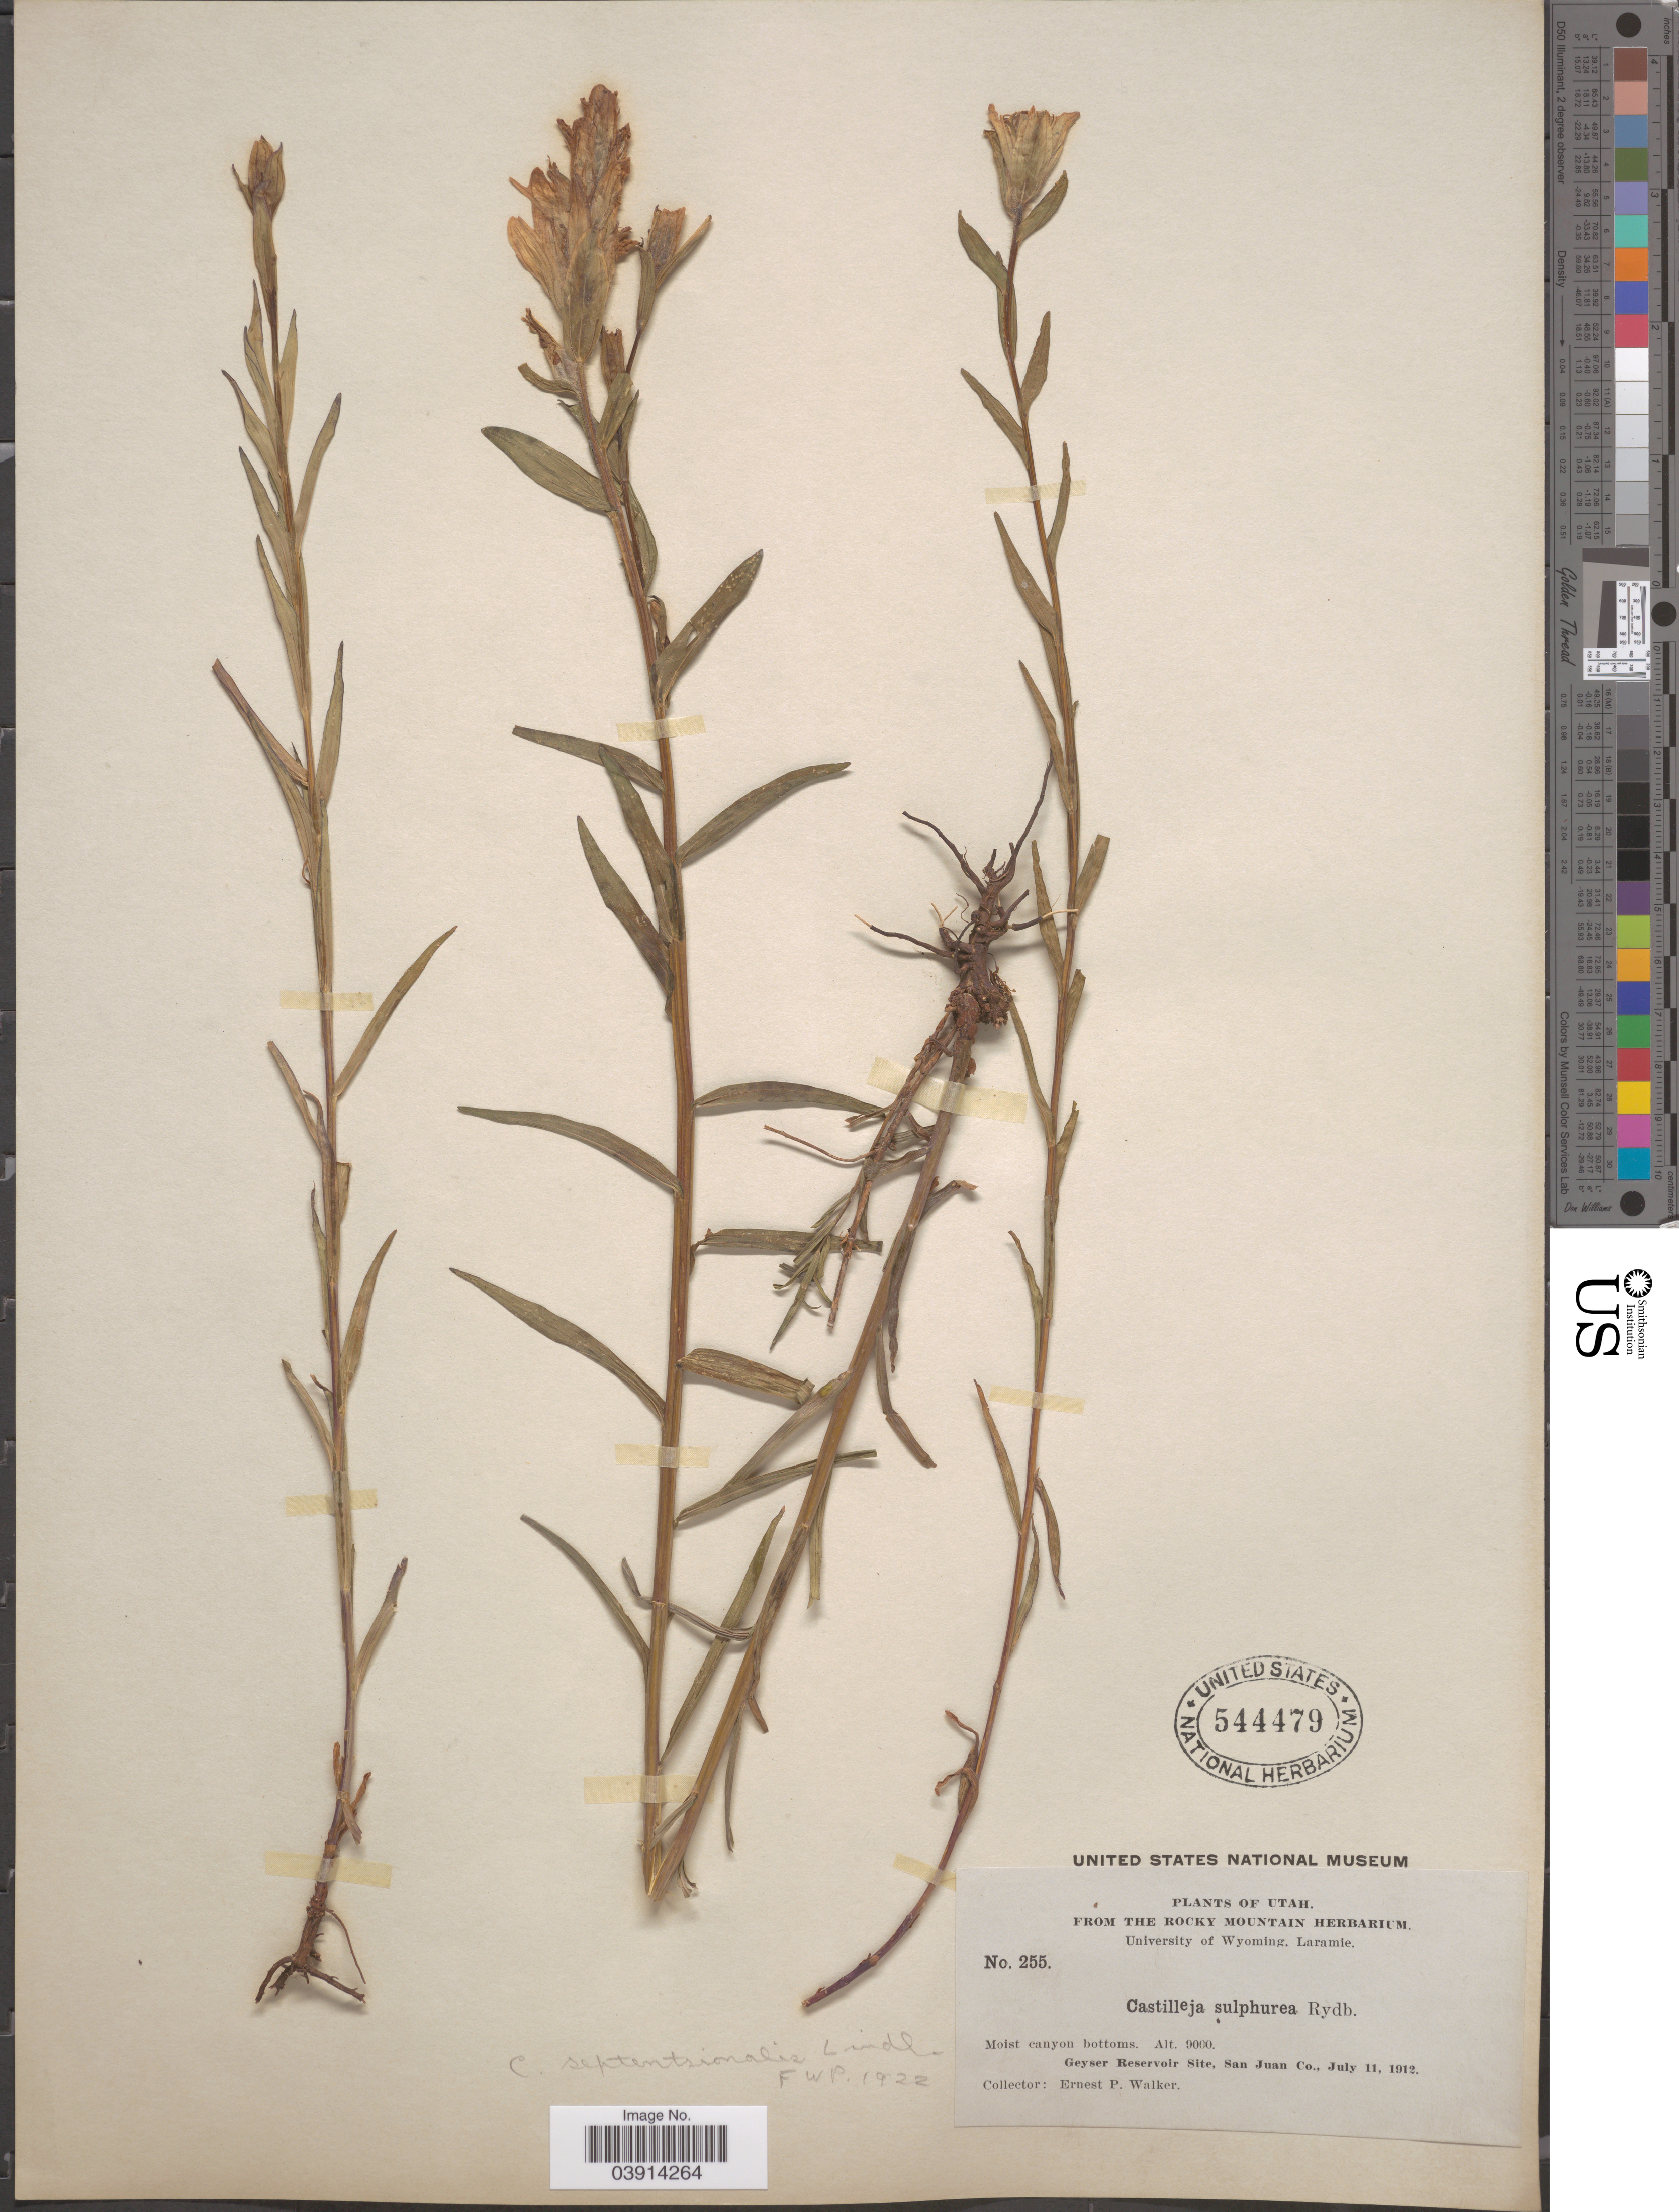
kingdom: Plantae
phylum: Tracheophyta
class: Magnoliopsida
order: Lamiales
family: Orobanchaceae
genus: Castilleja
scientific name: Castilleja septentrionalis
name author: Lindl.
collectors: E. P. Walker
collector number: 255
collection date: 1912-07-11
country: United States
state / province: Utah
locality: Geyser Reservoir Site, San Juan Co.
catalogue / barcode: US 544479